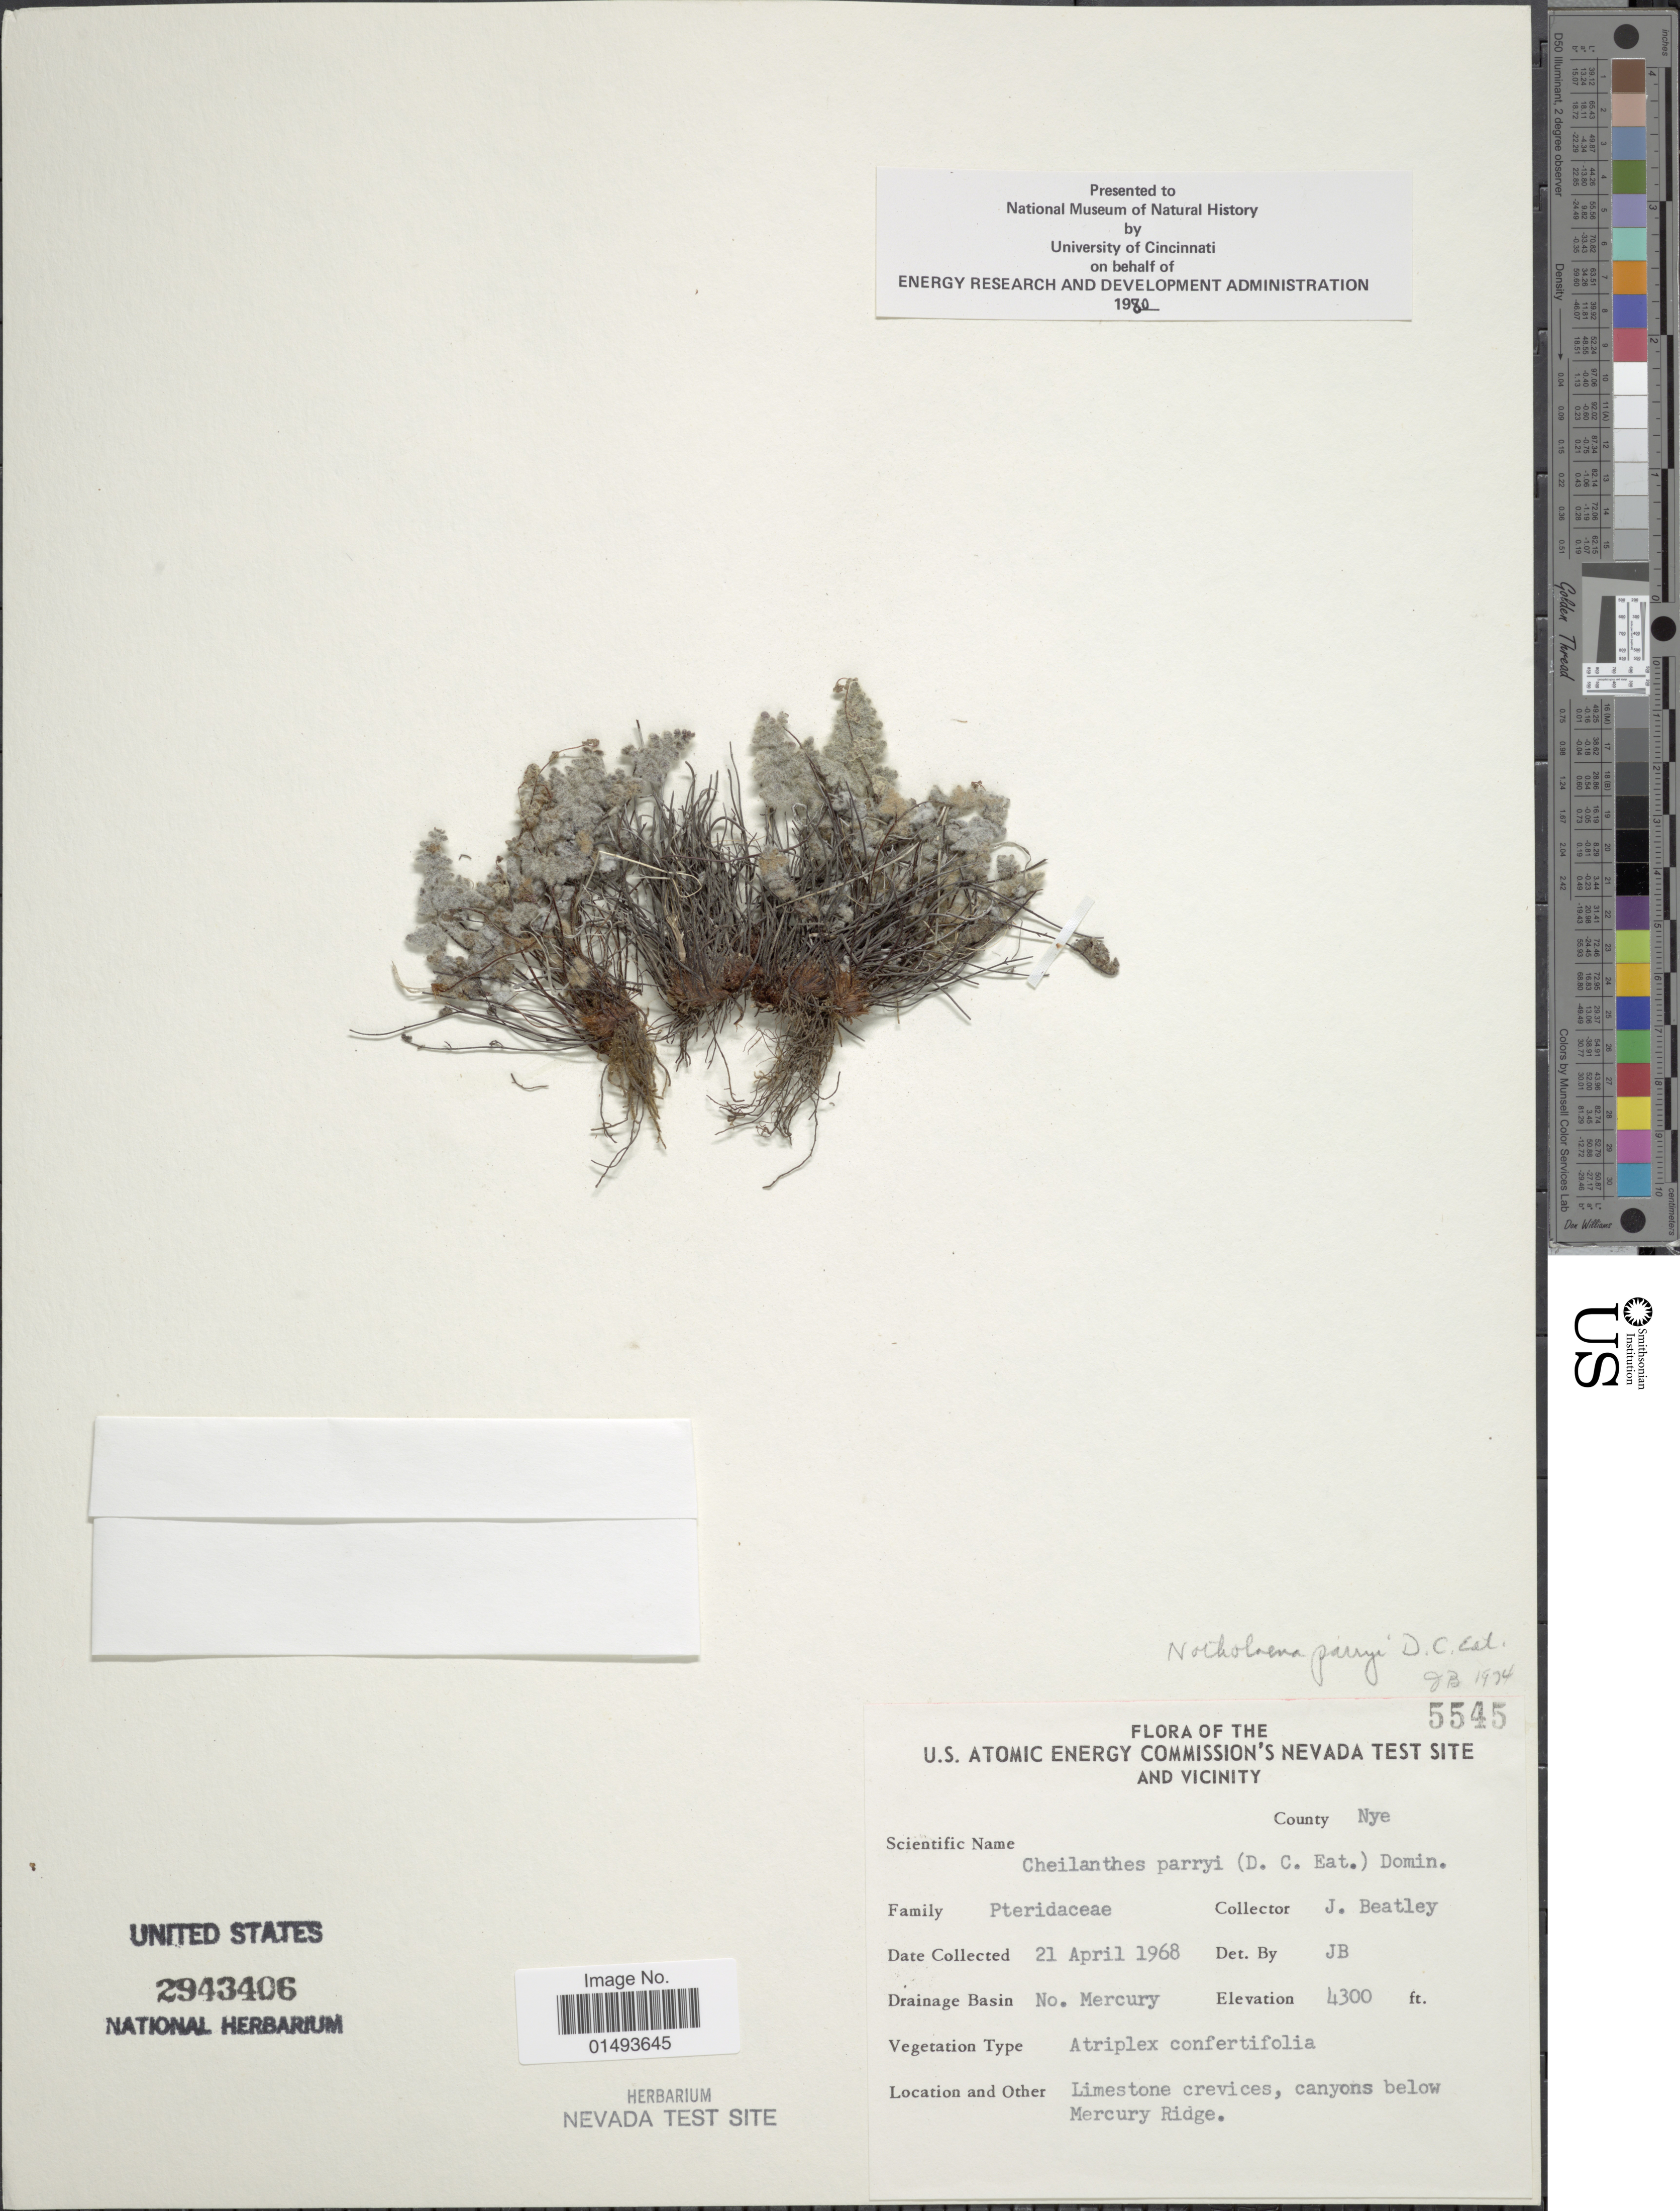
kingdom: Plantae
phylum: Tracheophyta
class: Polypodiopsida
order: Polypodiales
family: Pteridaceae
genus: Myriopteris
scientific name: Myriopteris parryi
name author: (D.C. Eaton) Grusz & Windham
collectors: J. C. Beatley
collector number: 5545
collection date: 1968-04-21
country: United States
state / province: Nevada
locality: Flora of the U.S. Atomic Energy Commision's Nevada Test Site and Vicinity, Limestone crevices, canyons below Mercury Ridge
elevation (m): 132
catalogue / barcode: US 2943406